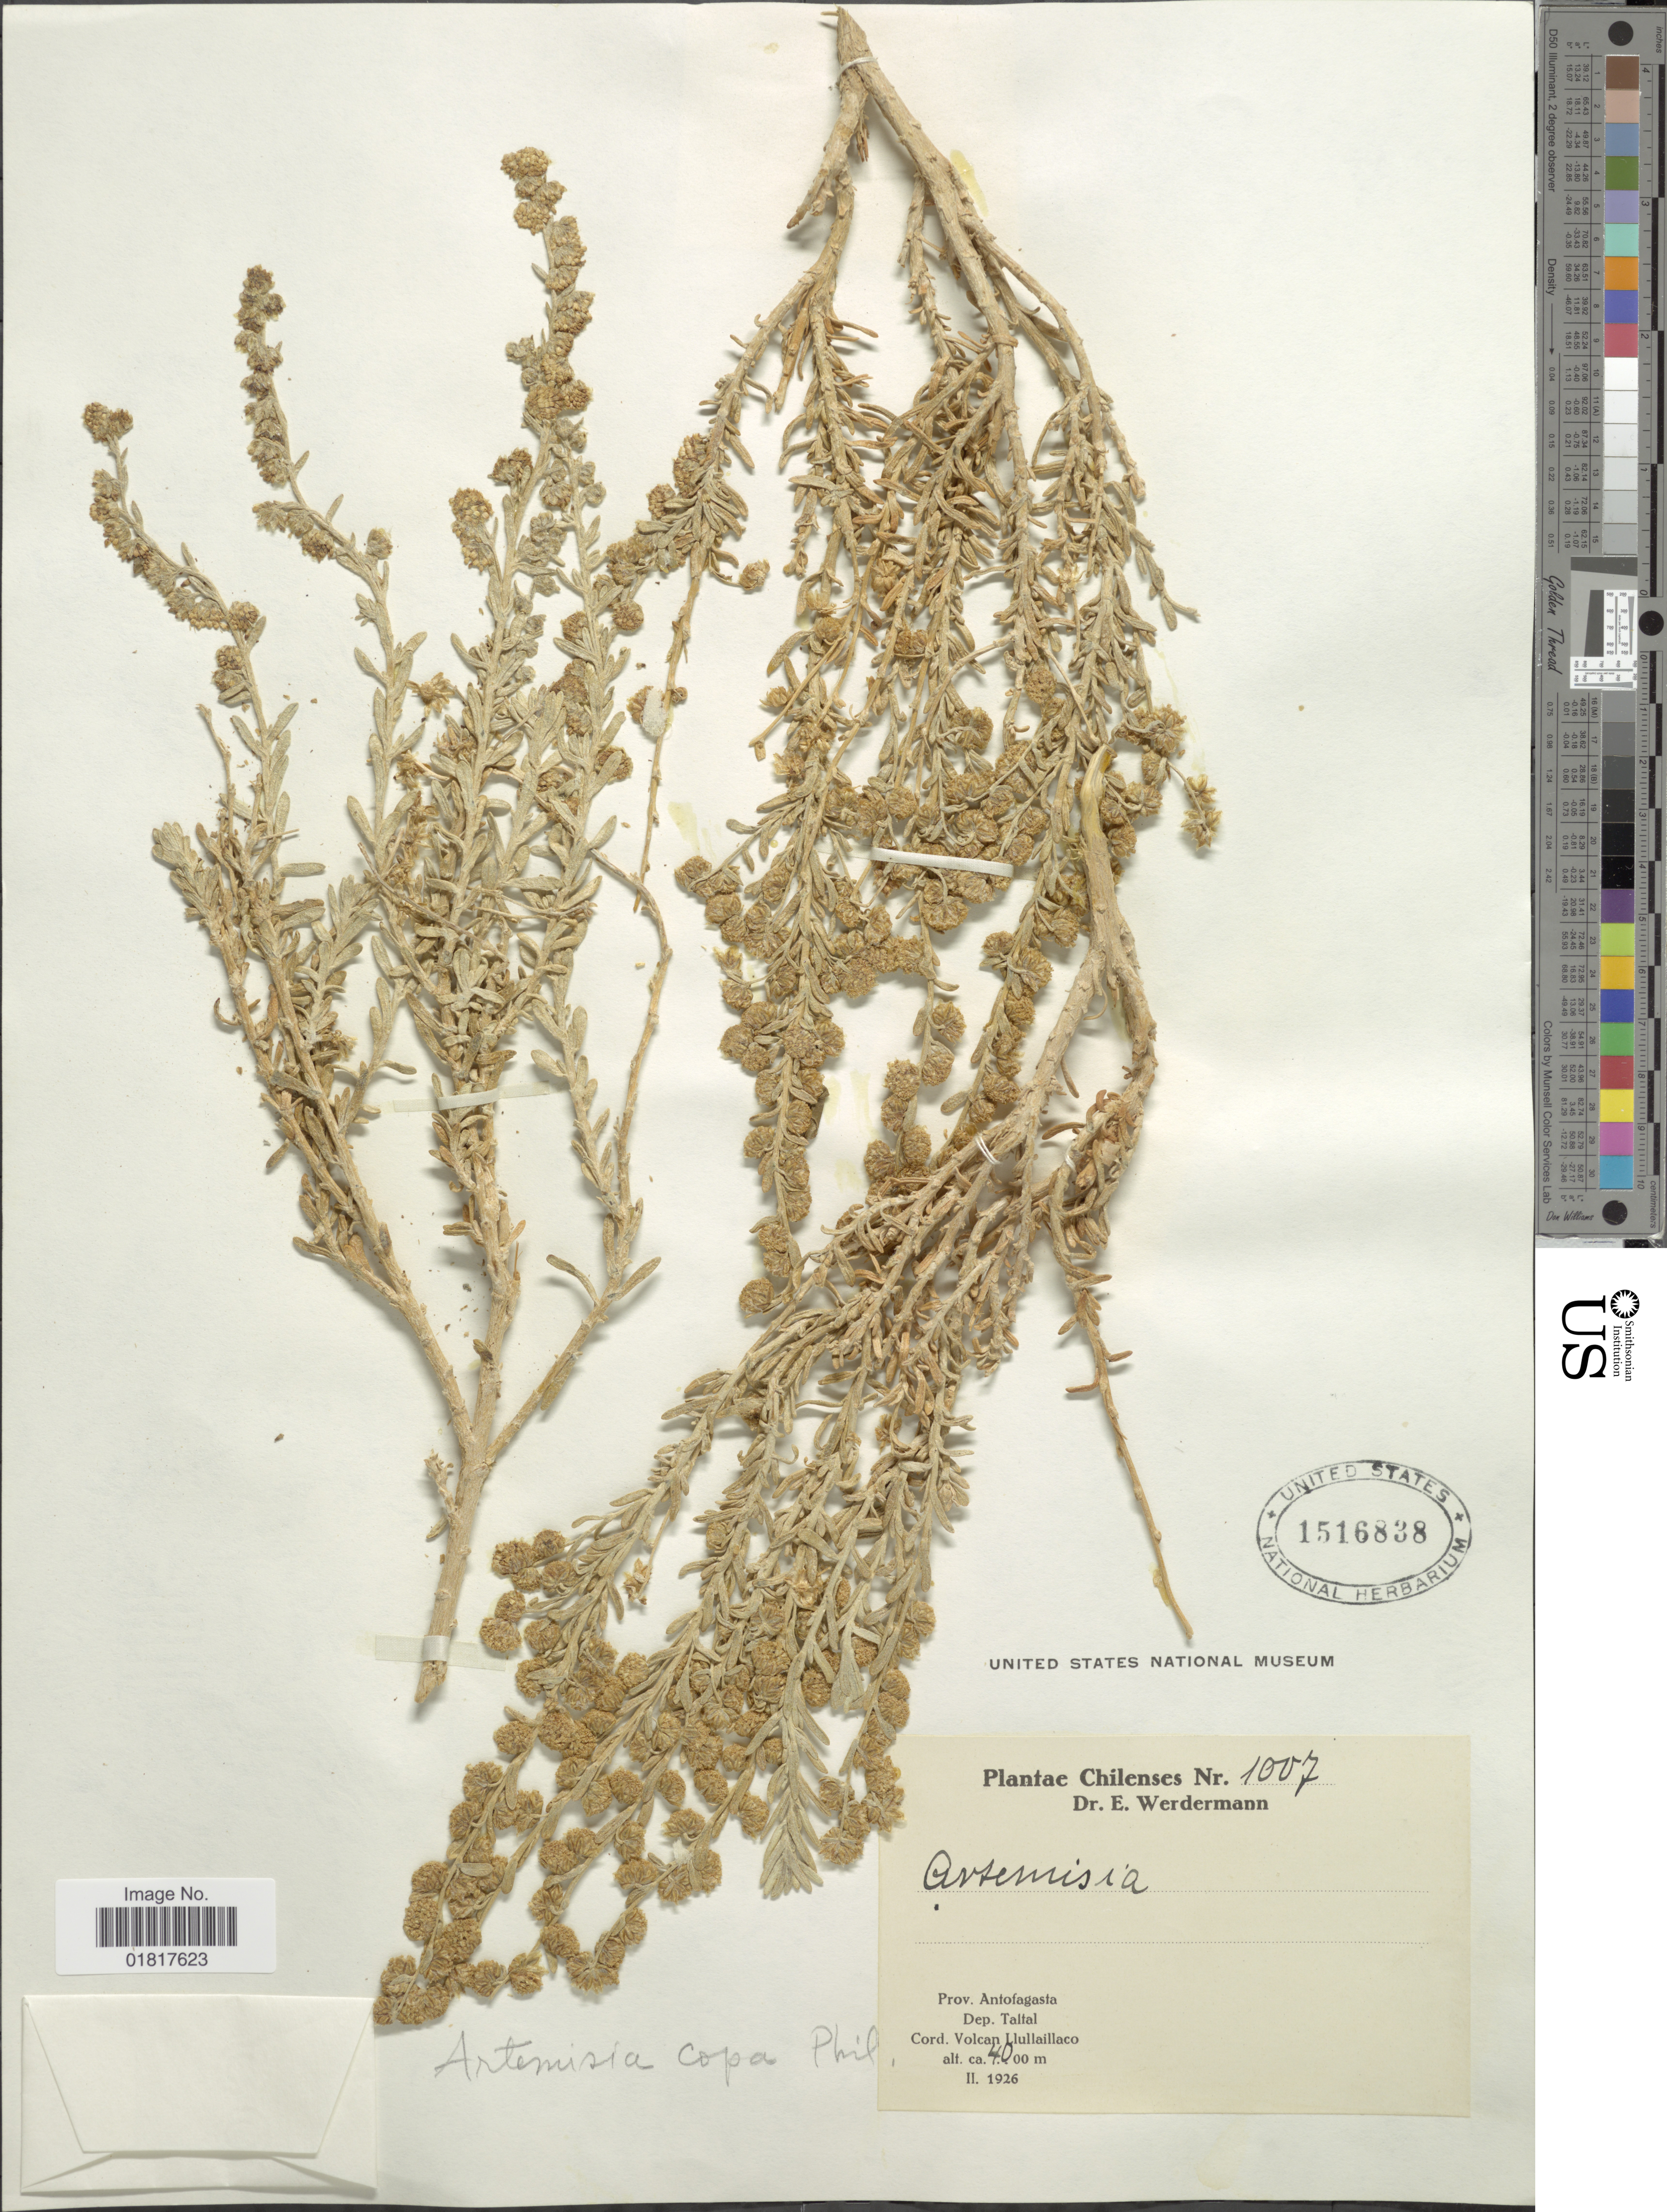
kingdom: Plantae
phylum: Tracheophyta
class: Magnoliopsida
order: Asterales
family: Asteraceae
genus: Artemisia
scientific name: Artemisia copa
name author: Phil.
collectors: E. Werdermann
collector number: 1007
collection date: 1926-02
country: Chile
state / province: Antofagasta (II)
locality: Dep. Taltal, Cord. Volcan Llullaillaco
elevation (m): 4000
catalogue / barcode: US 1516838